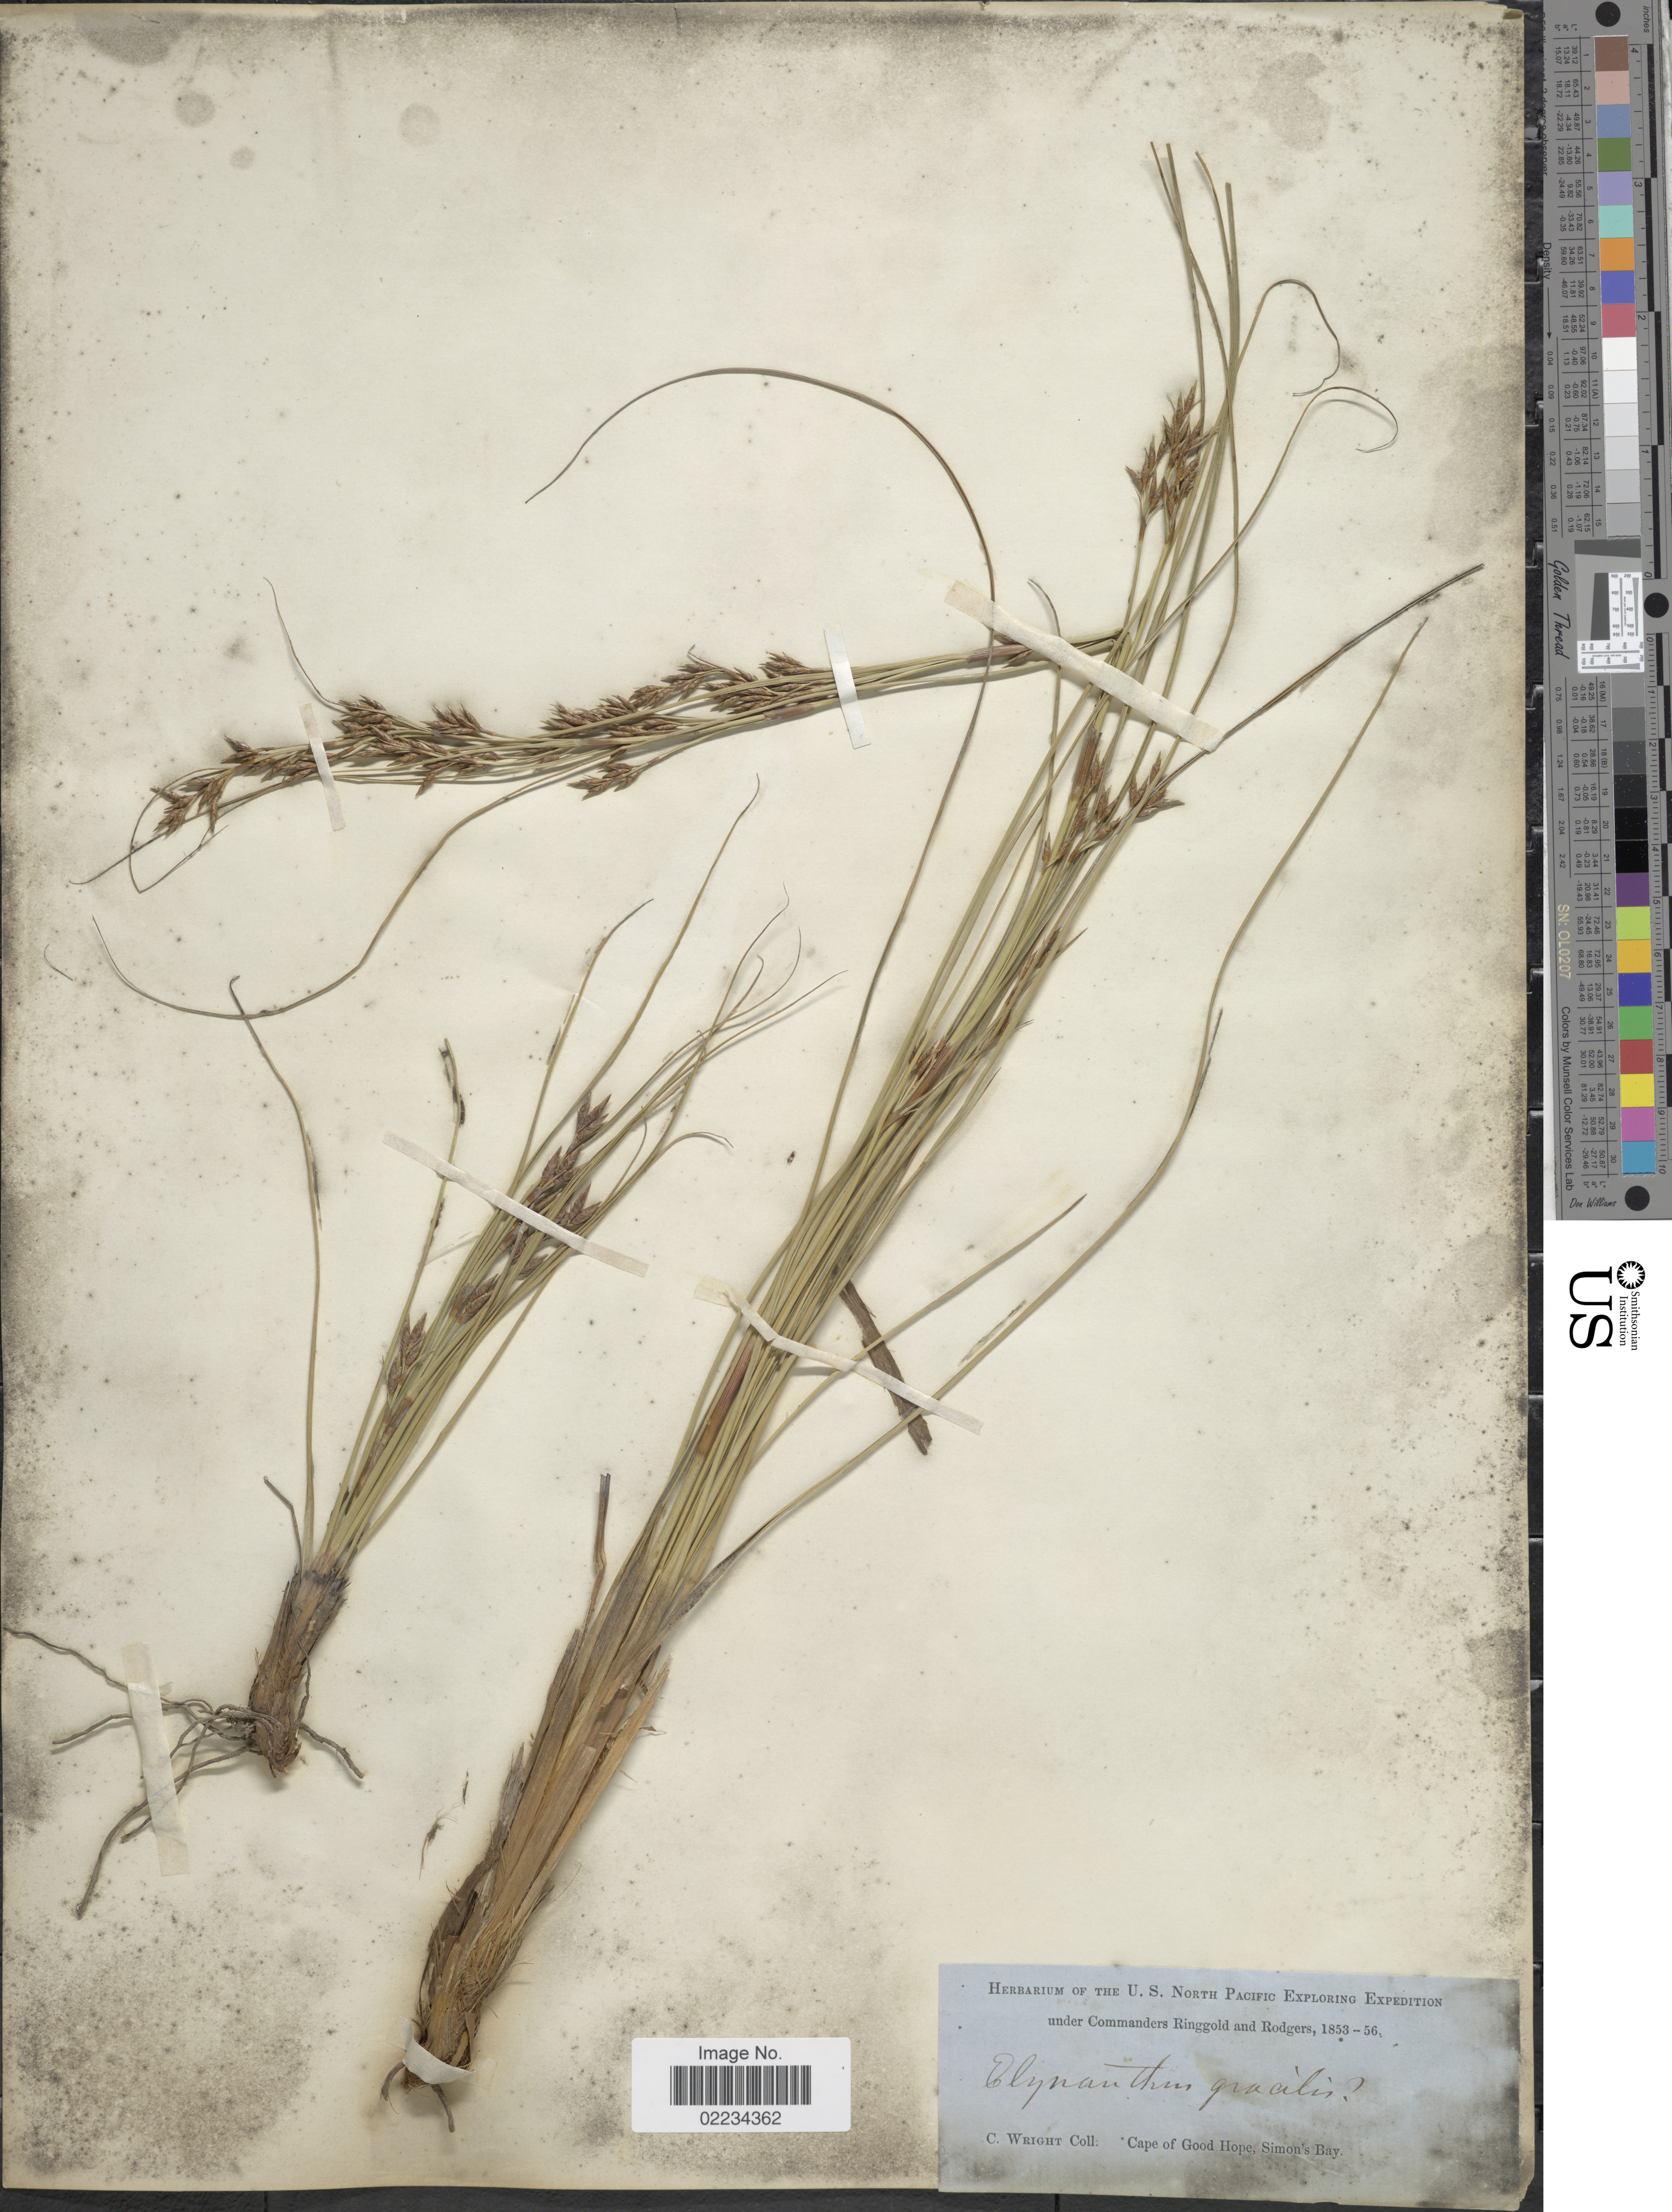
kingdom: Plantae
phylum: Tracheophyta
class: Liliopsida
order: Poales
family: Cyperaceae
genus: Tetraria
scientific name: Tetraria sp.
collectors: C. Wright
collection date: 1853/1856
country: South Africa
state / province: Western Cape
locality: Cape of Good Hope, Simon's Bay